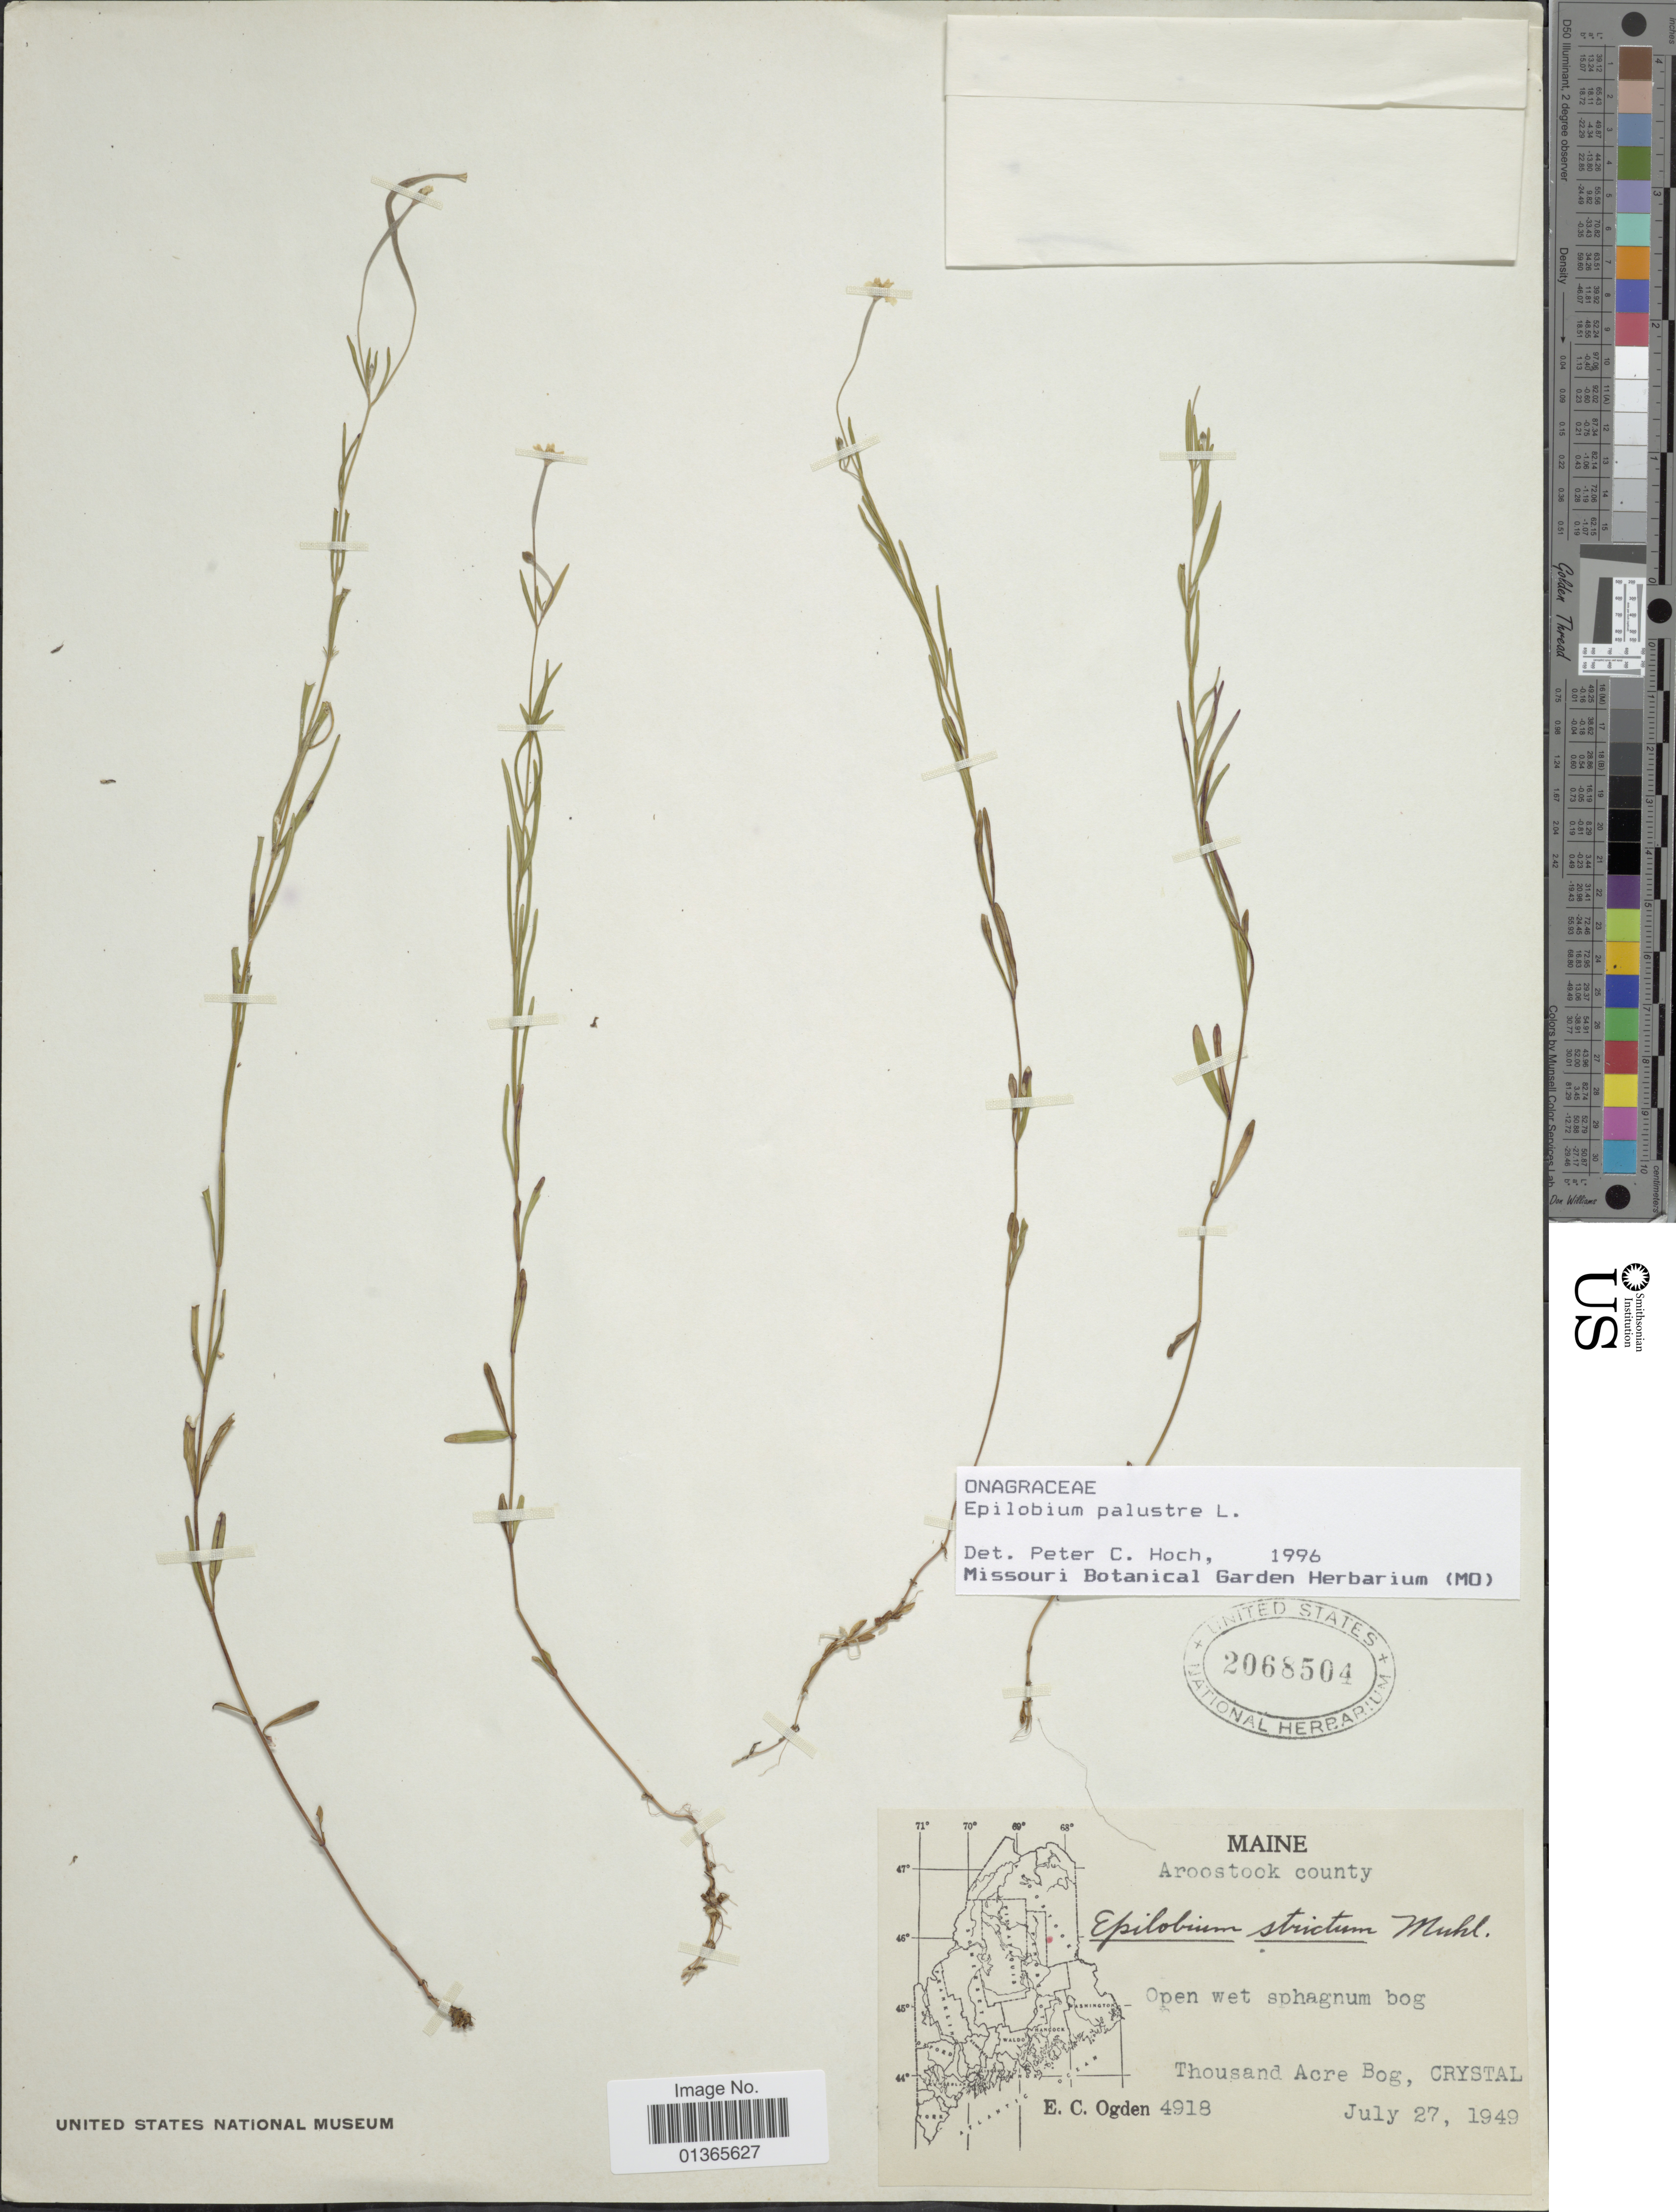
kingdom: Plantae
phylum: Tracheophyta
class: Magnoliopsida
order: Myrtales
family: Onagraceae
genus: Epilobium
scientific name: Epilobium palustre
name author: L.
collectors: E. Ogden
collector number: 4918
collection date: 1949-07-27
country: United States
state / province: Maine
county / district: Aroostook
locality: Thousand Acre Bog, Crystal.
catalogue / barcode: US 2068504